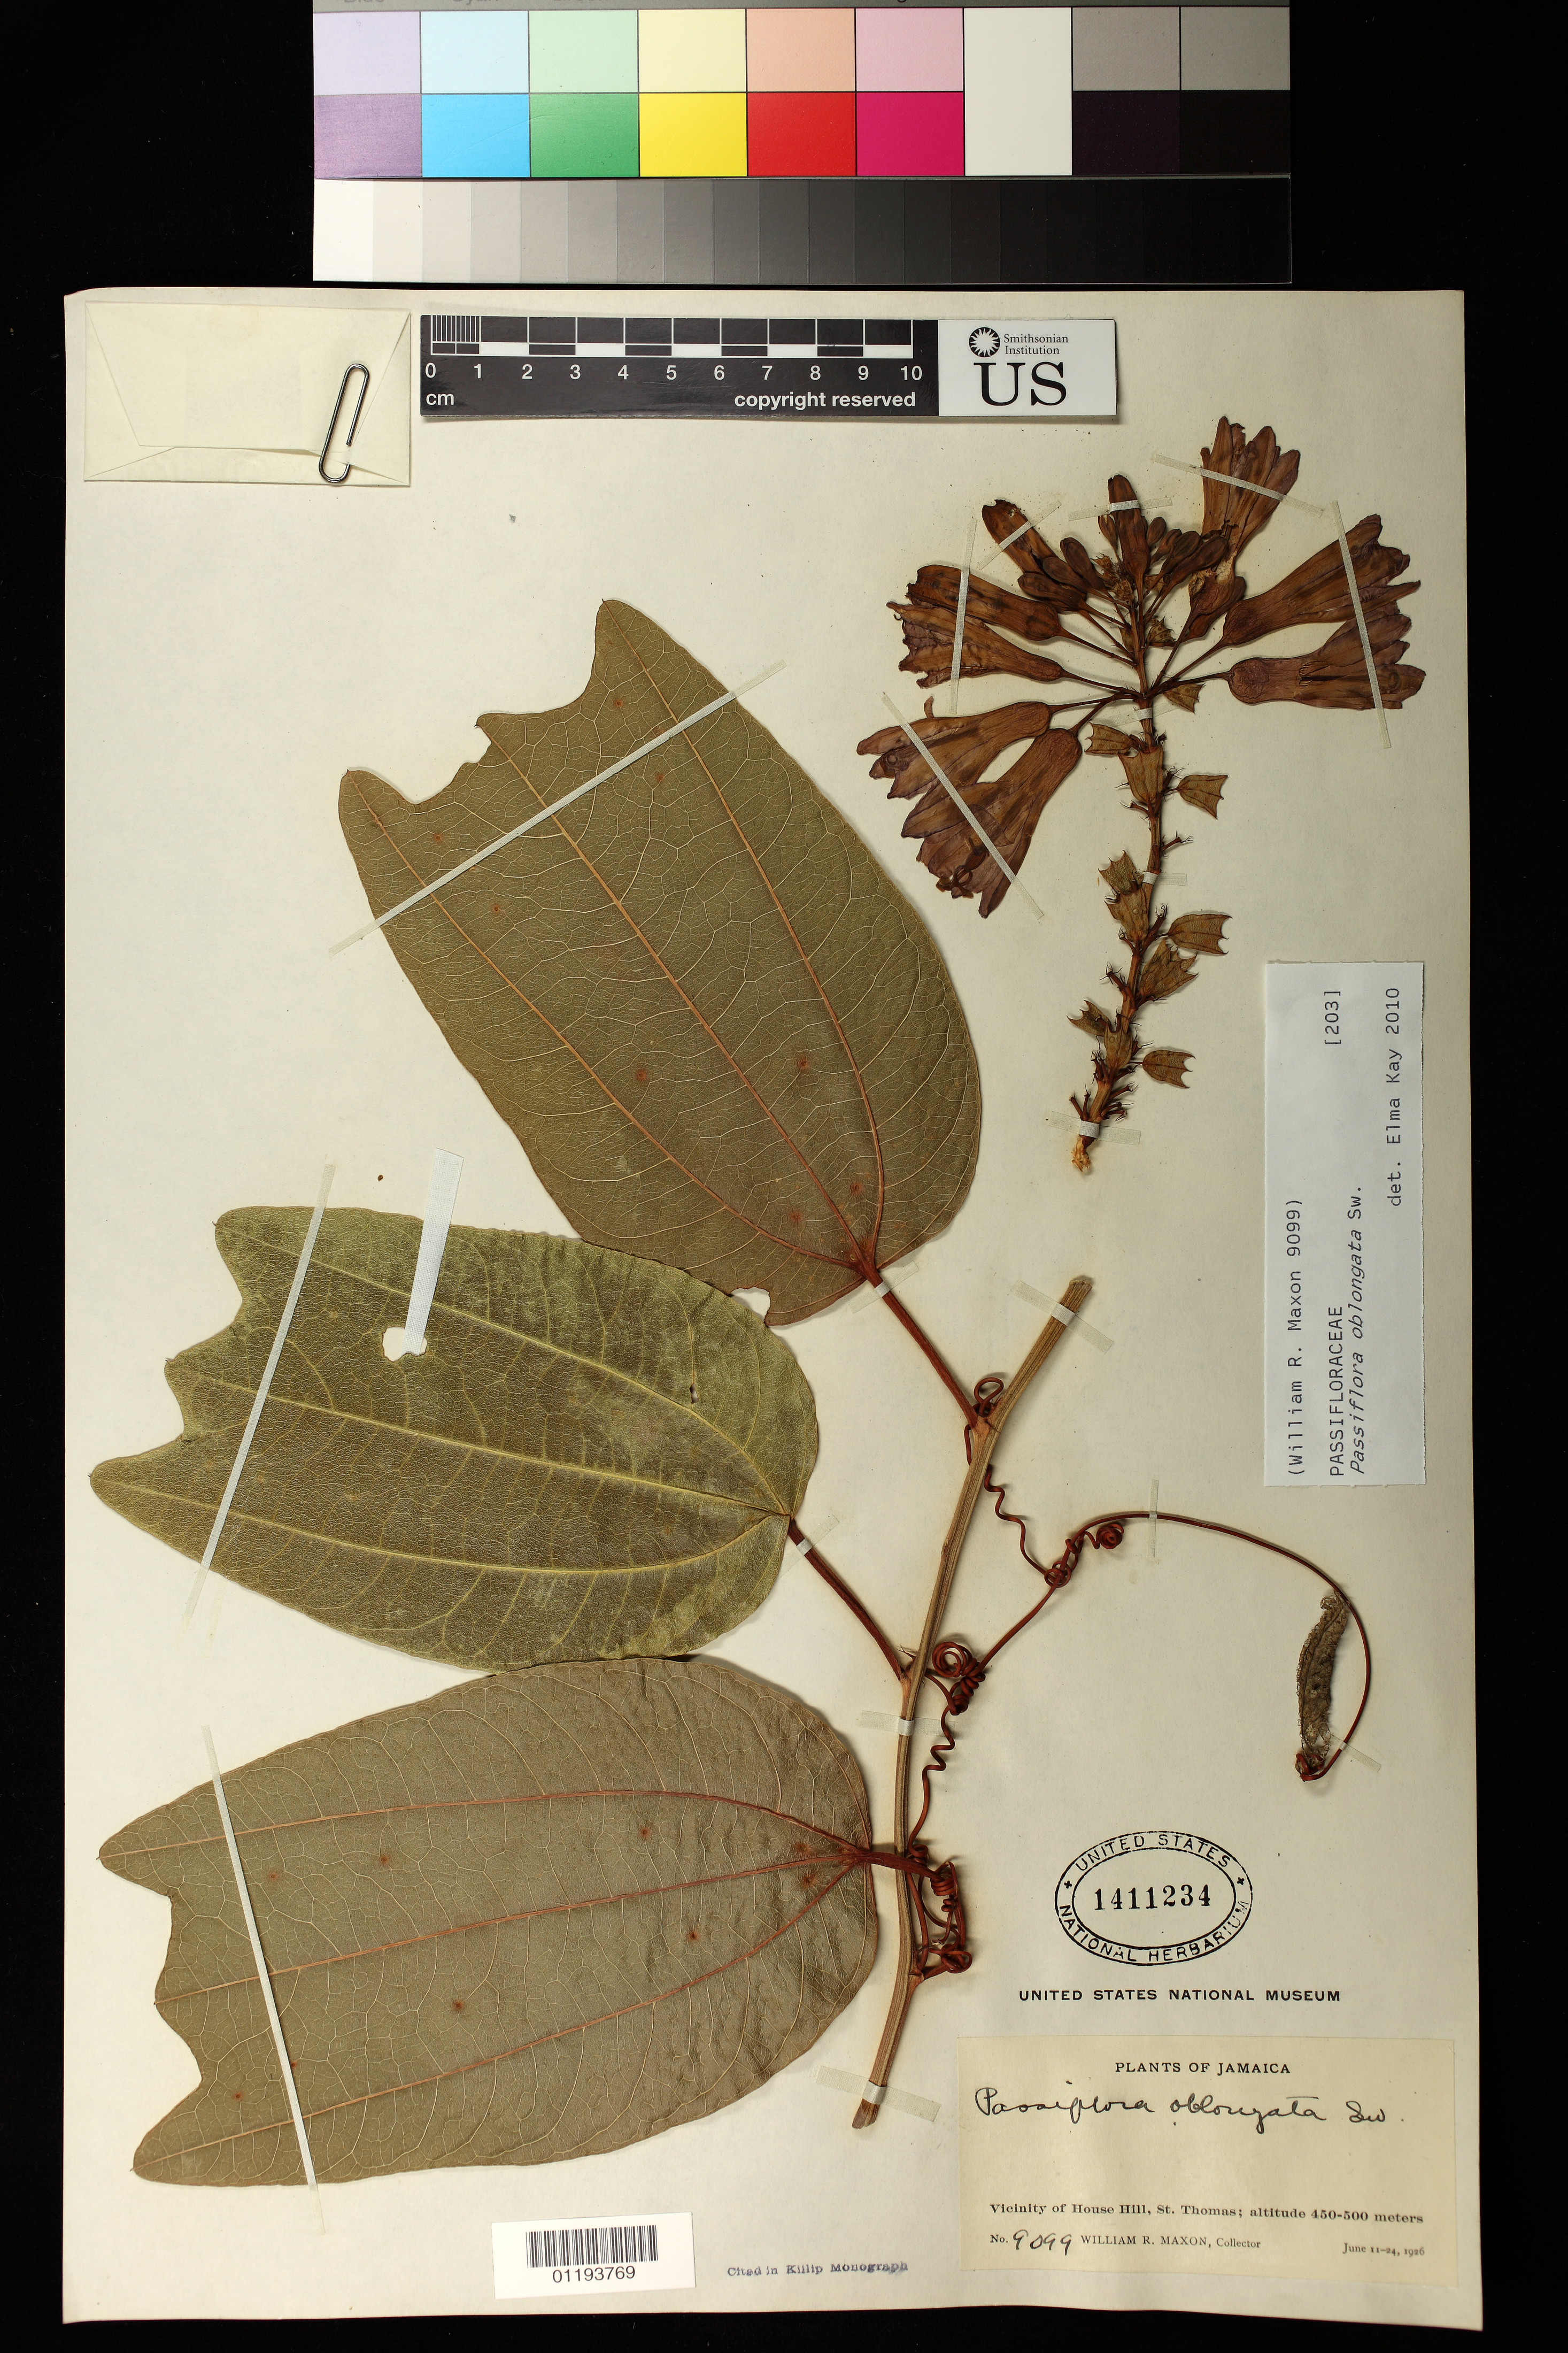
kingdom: Plantae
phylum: Tracheophyta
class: Magnoliopsida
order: Malpighiales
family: Passifloraceae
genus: Passiflora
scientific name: Passiflora oblongata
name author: Sw.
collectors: W. R. Maxon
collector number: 9099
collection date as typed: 1926 Jun 11 1926 Jun 24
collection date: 1926-06-11/1926-06-24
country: Jamaica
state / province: Saint Thomas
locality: Vicinity of House Hill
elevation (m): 450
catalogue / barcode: US 1411234